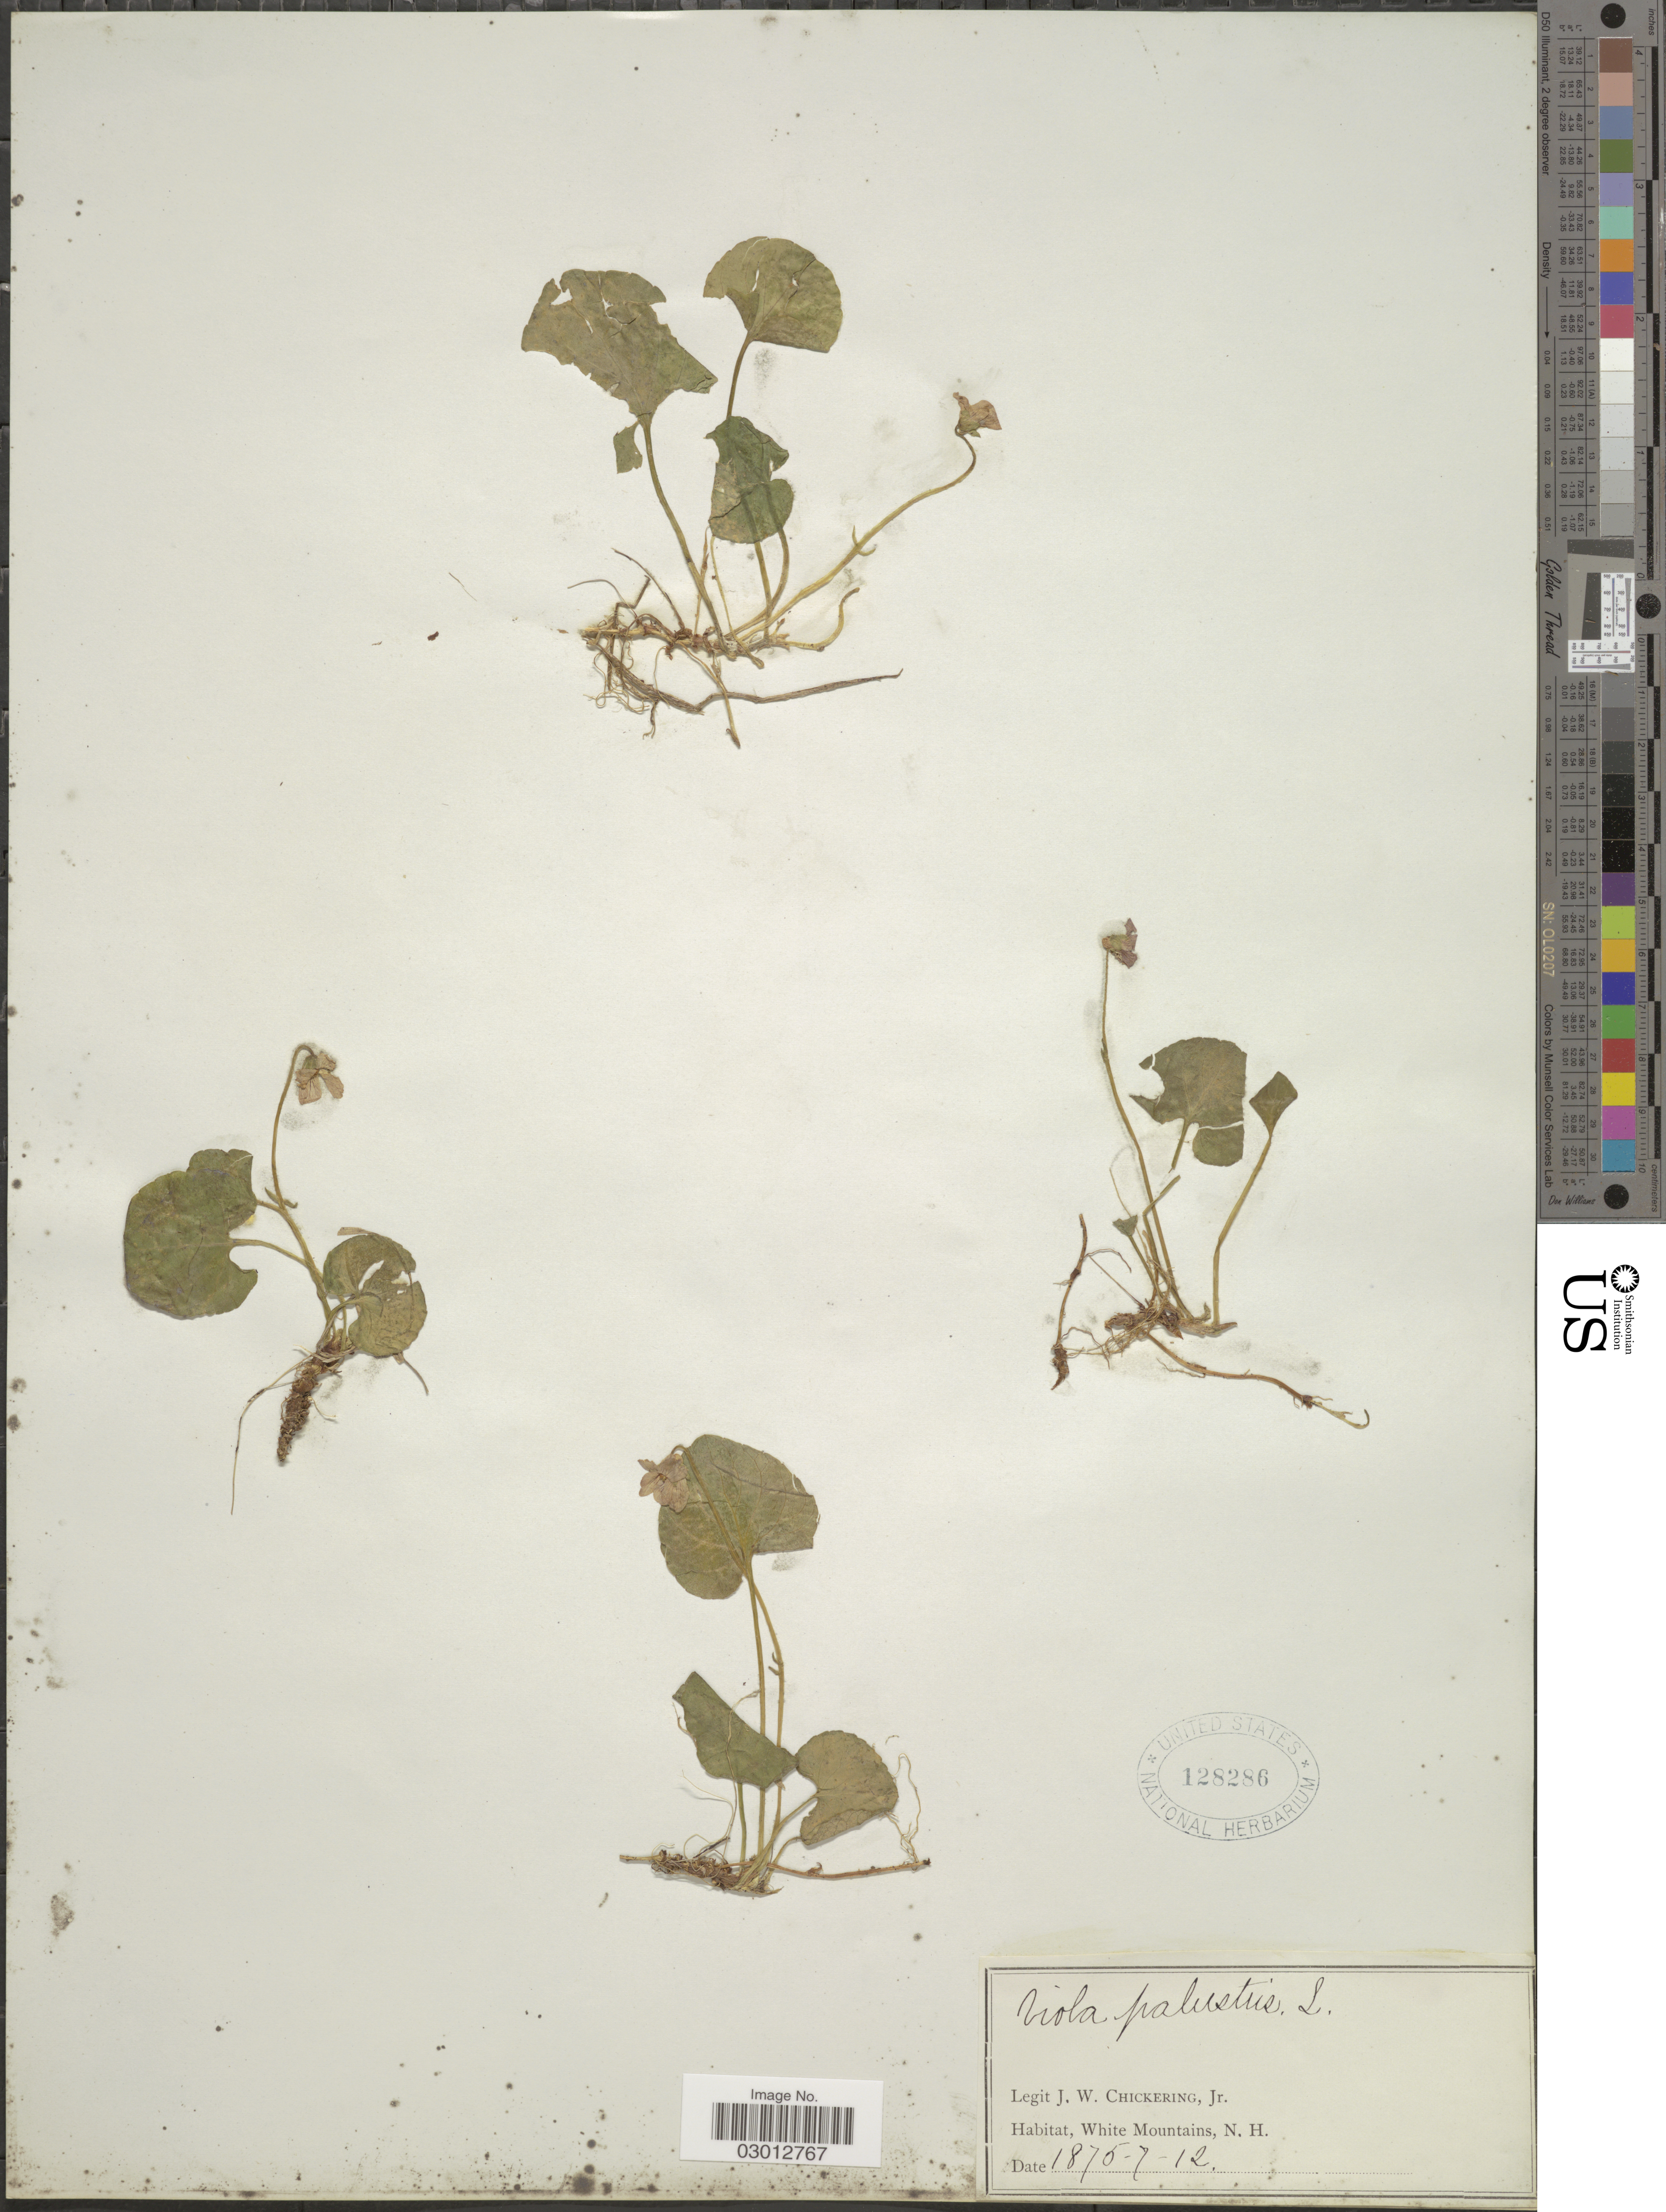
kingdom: Plantae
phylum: Tracheophyta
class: Magnoliopsida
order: Malpighiales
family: Violaceae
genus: Viola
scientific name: Viola palustris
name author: L.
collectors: J. Chickering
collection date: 1875-07-12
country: United States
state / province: New Hampshire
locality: White Mountains, N. H.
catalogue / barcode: US 128286